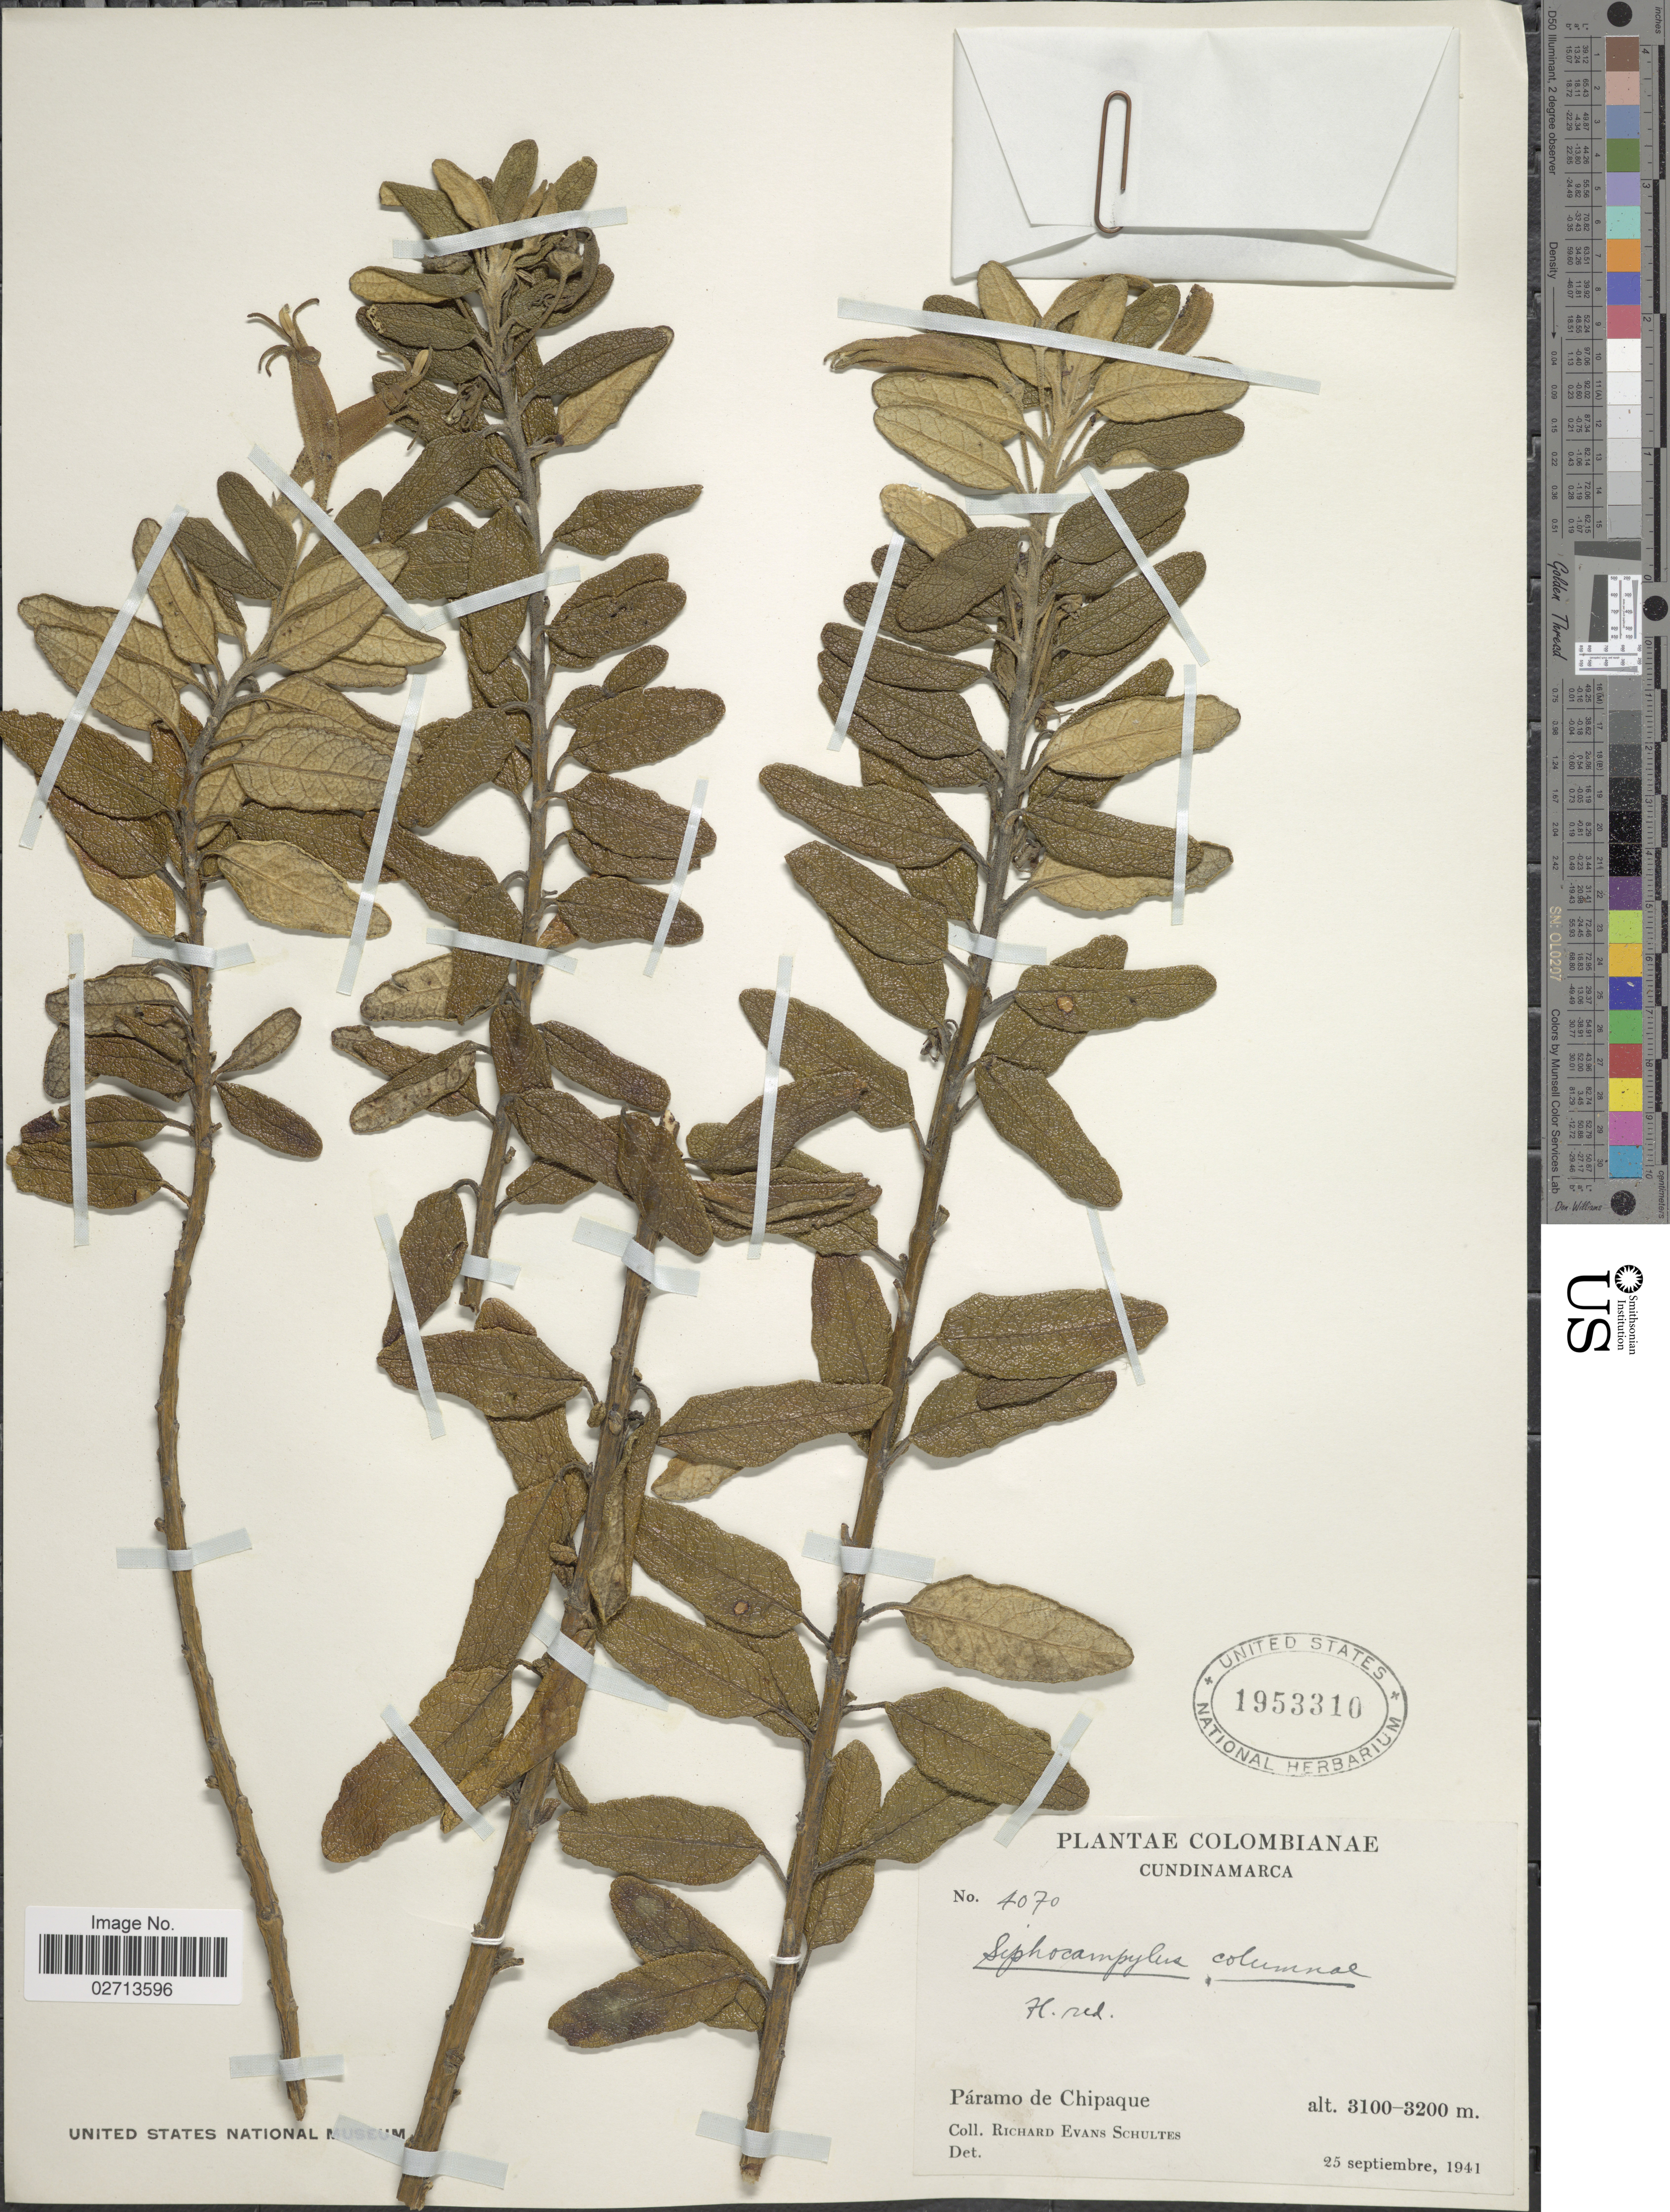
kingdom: Plantae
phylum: Tracheophyta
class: Magnoliopsida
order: Asterales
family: Campanulaceae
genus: Siphocampylus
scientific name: Siphocampylus columnae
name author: (L. f.) G. Don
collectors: R. E. Schultes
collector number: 4070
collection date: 1941-09-25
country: Colombia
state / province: Cundinamarca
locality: Páramo de Chipaque.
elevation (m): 3100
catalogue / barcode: US 1953310